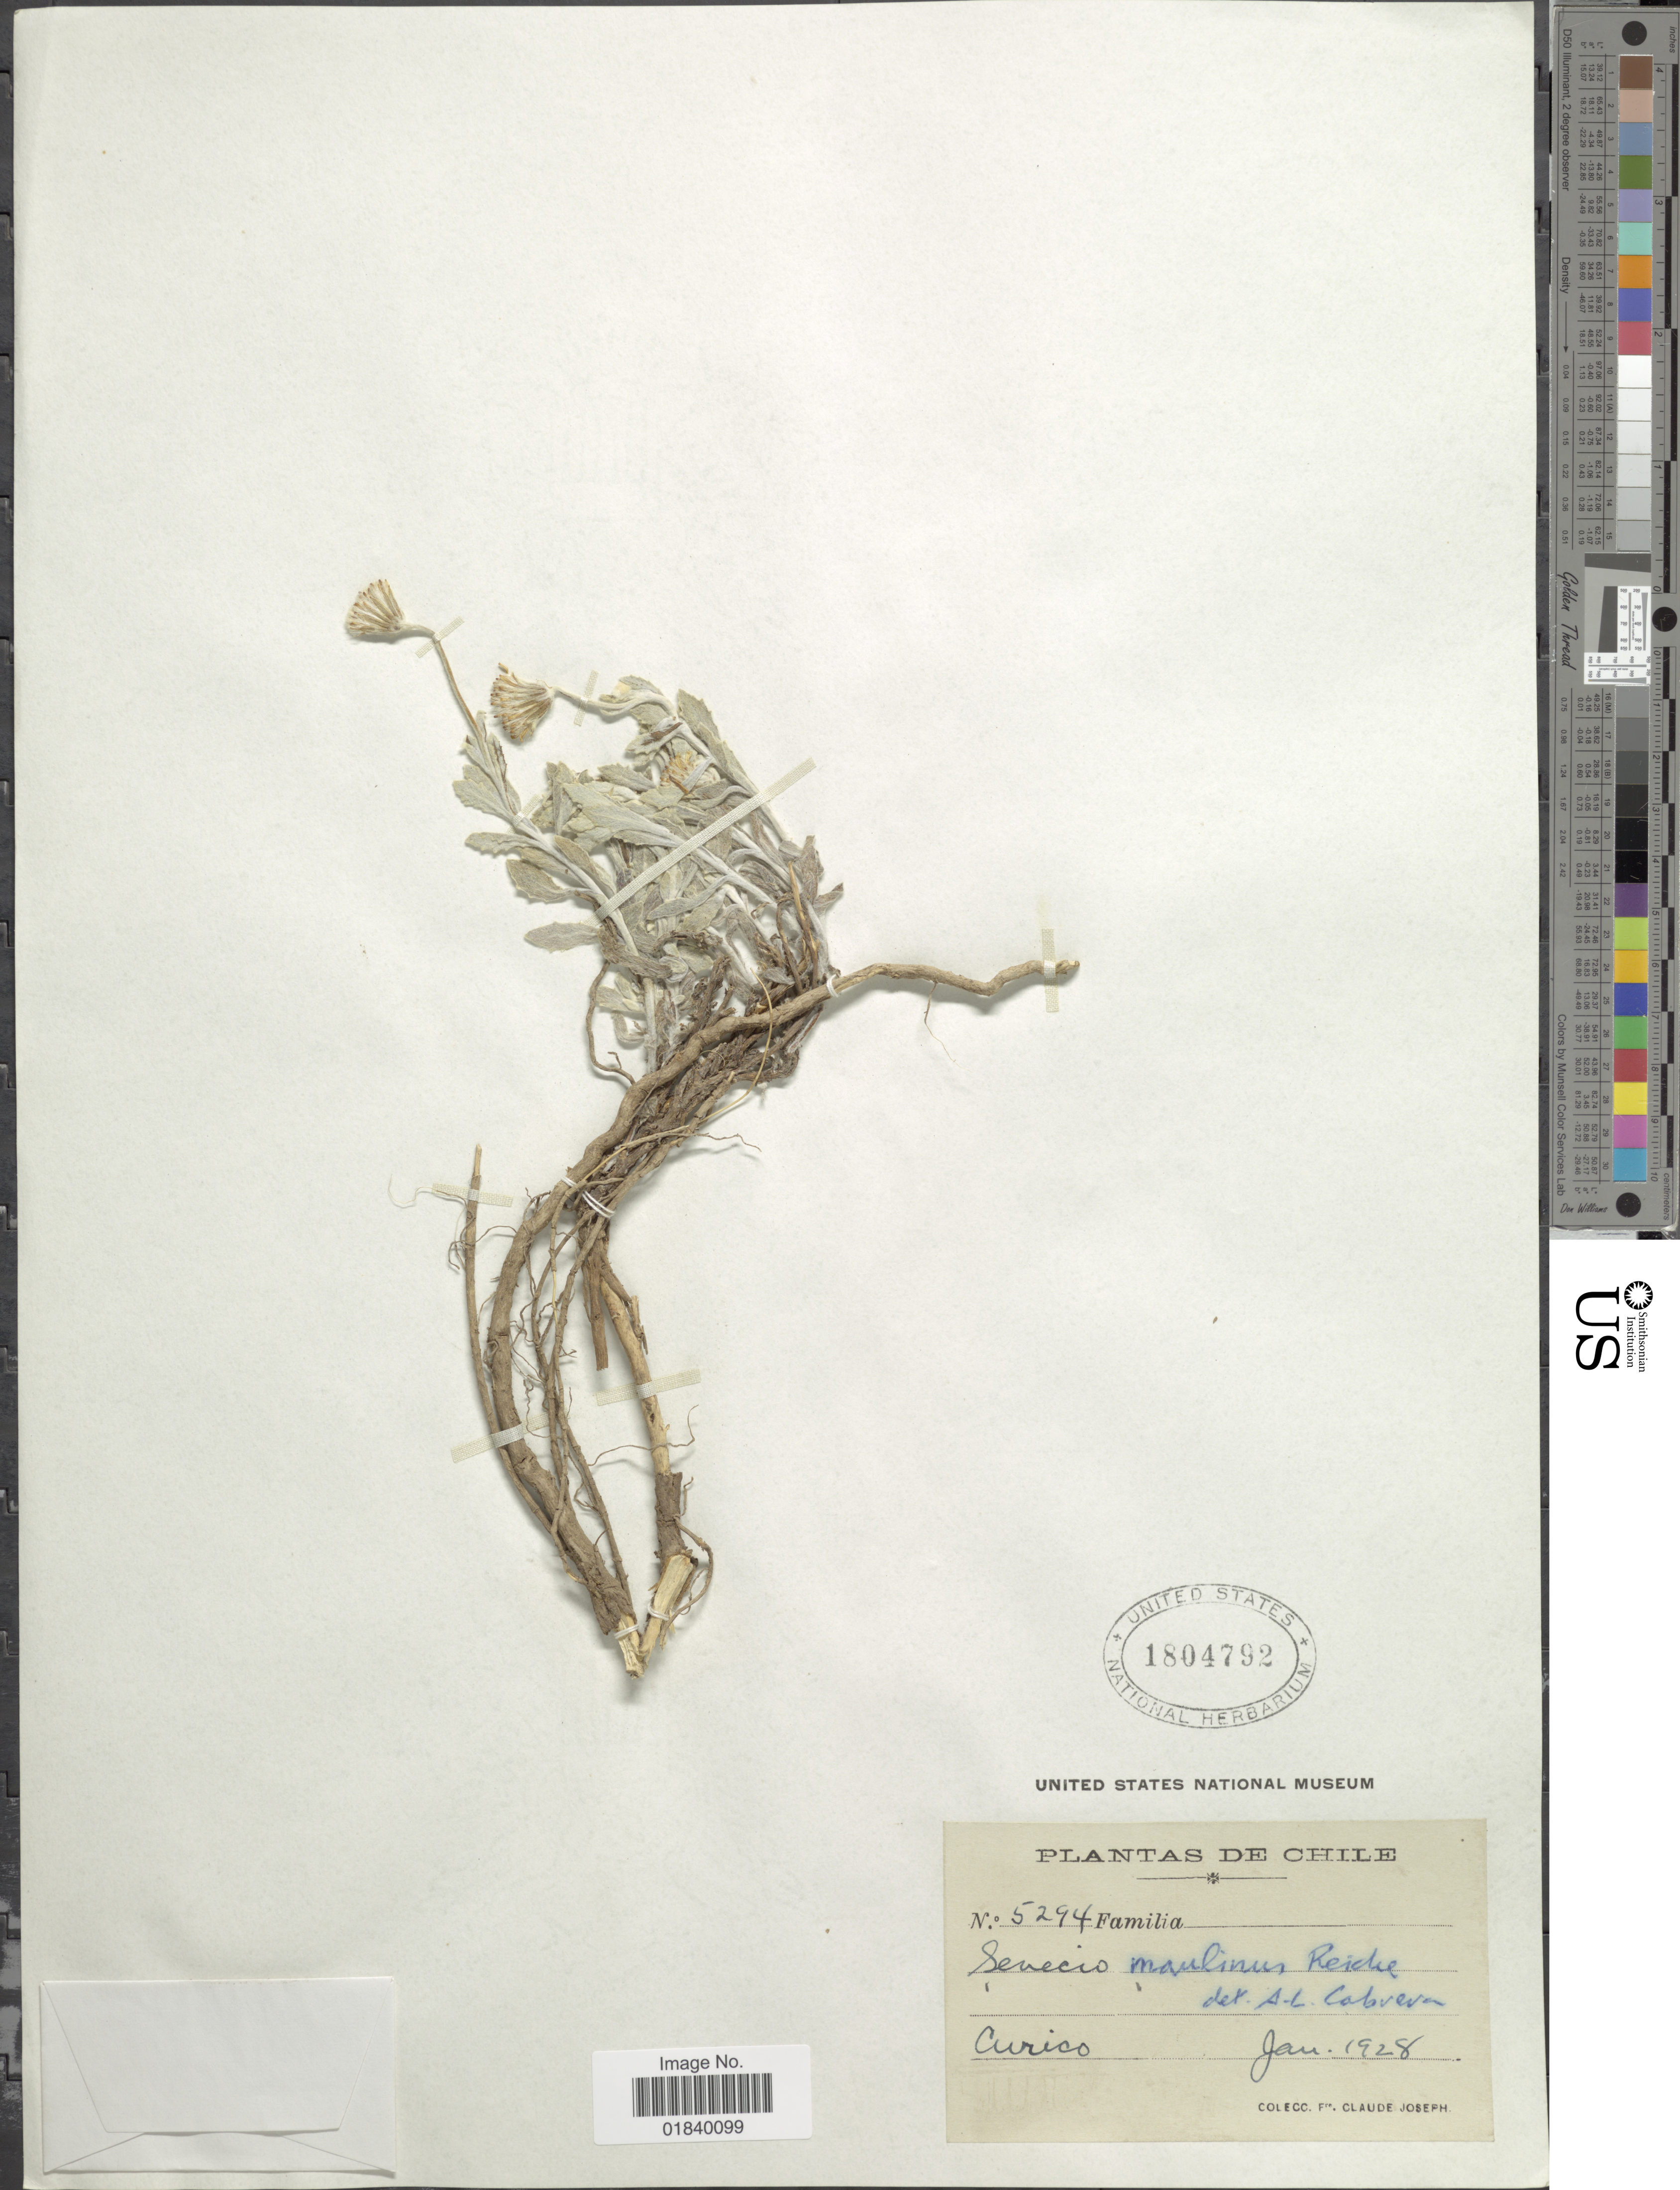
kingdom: Plantae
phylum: Tracheophyta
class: Magnoliopsida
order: Asterales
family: Asteraceae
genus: Senecio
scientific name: Senecio maulinus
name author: Reiche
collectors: Bro. Claude-Joseph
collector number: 5294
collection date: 1928-01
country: Chile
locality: Curico. Chile.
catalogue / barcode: US 1804792